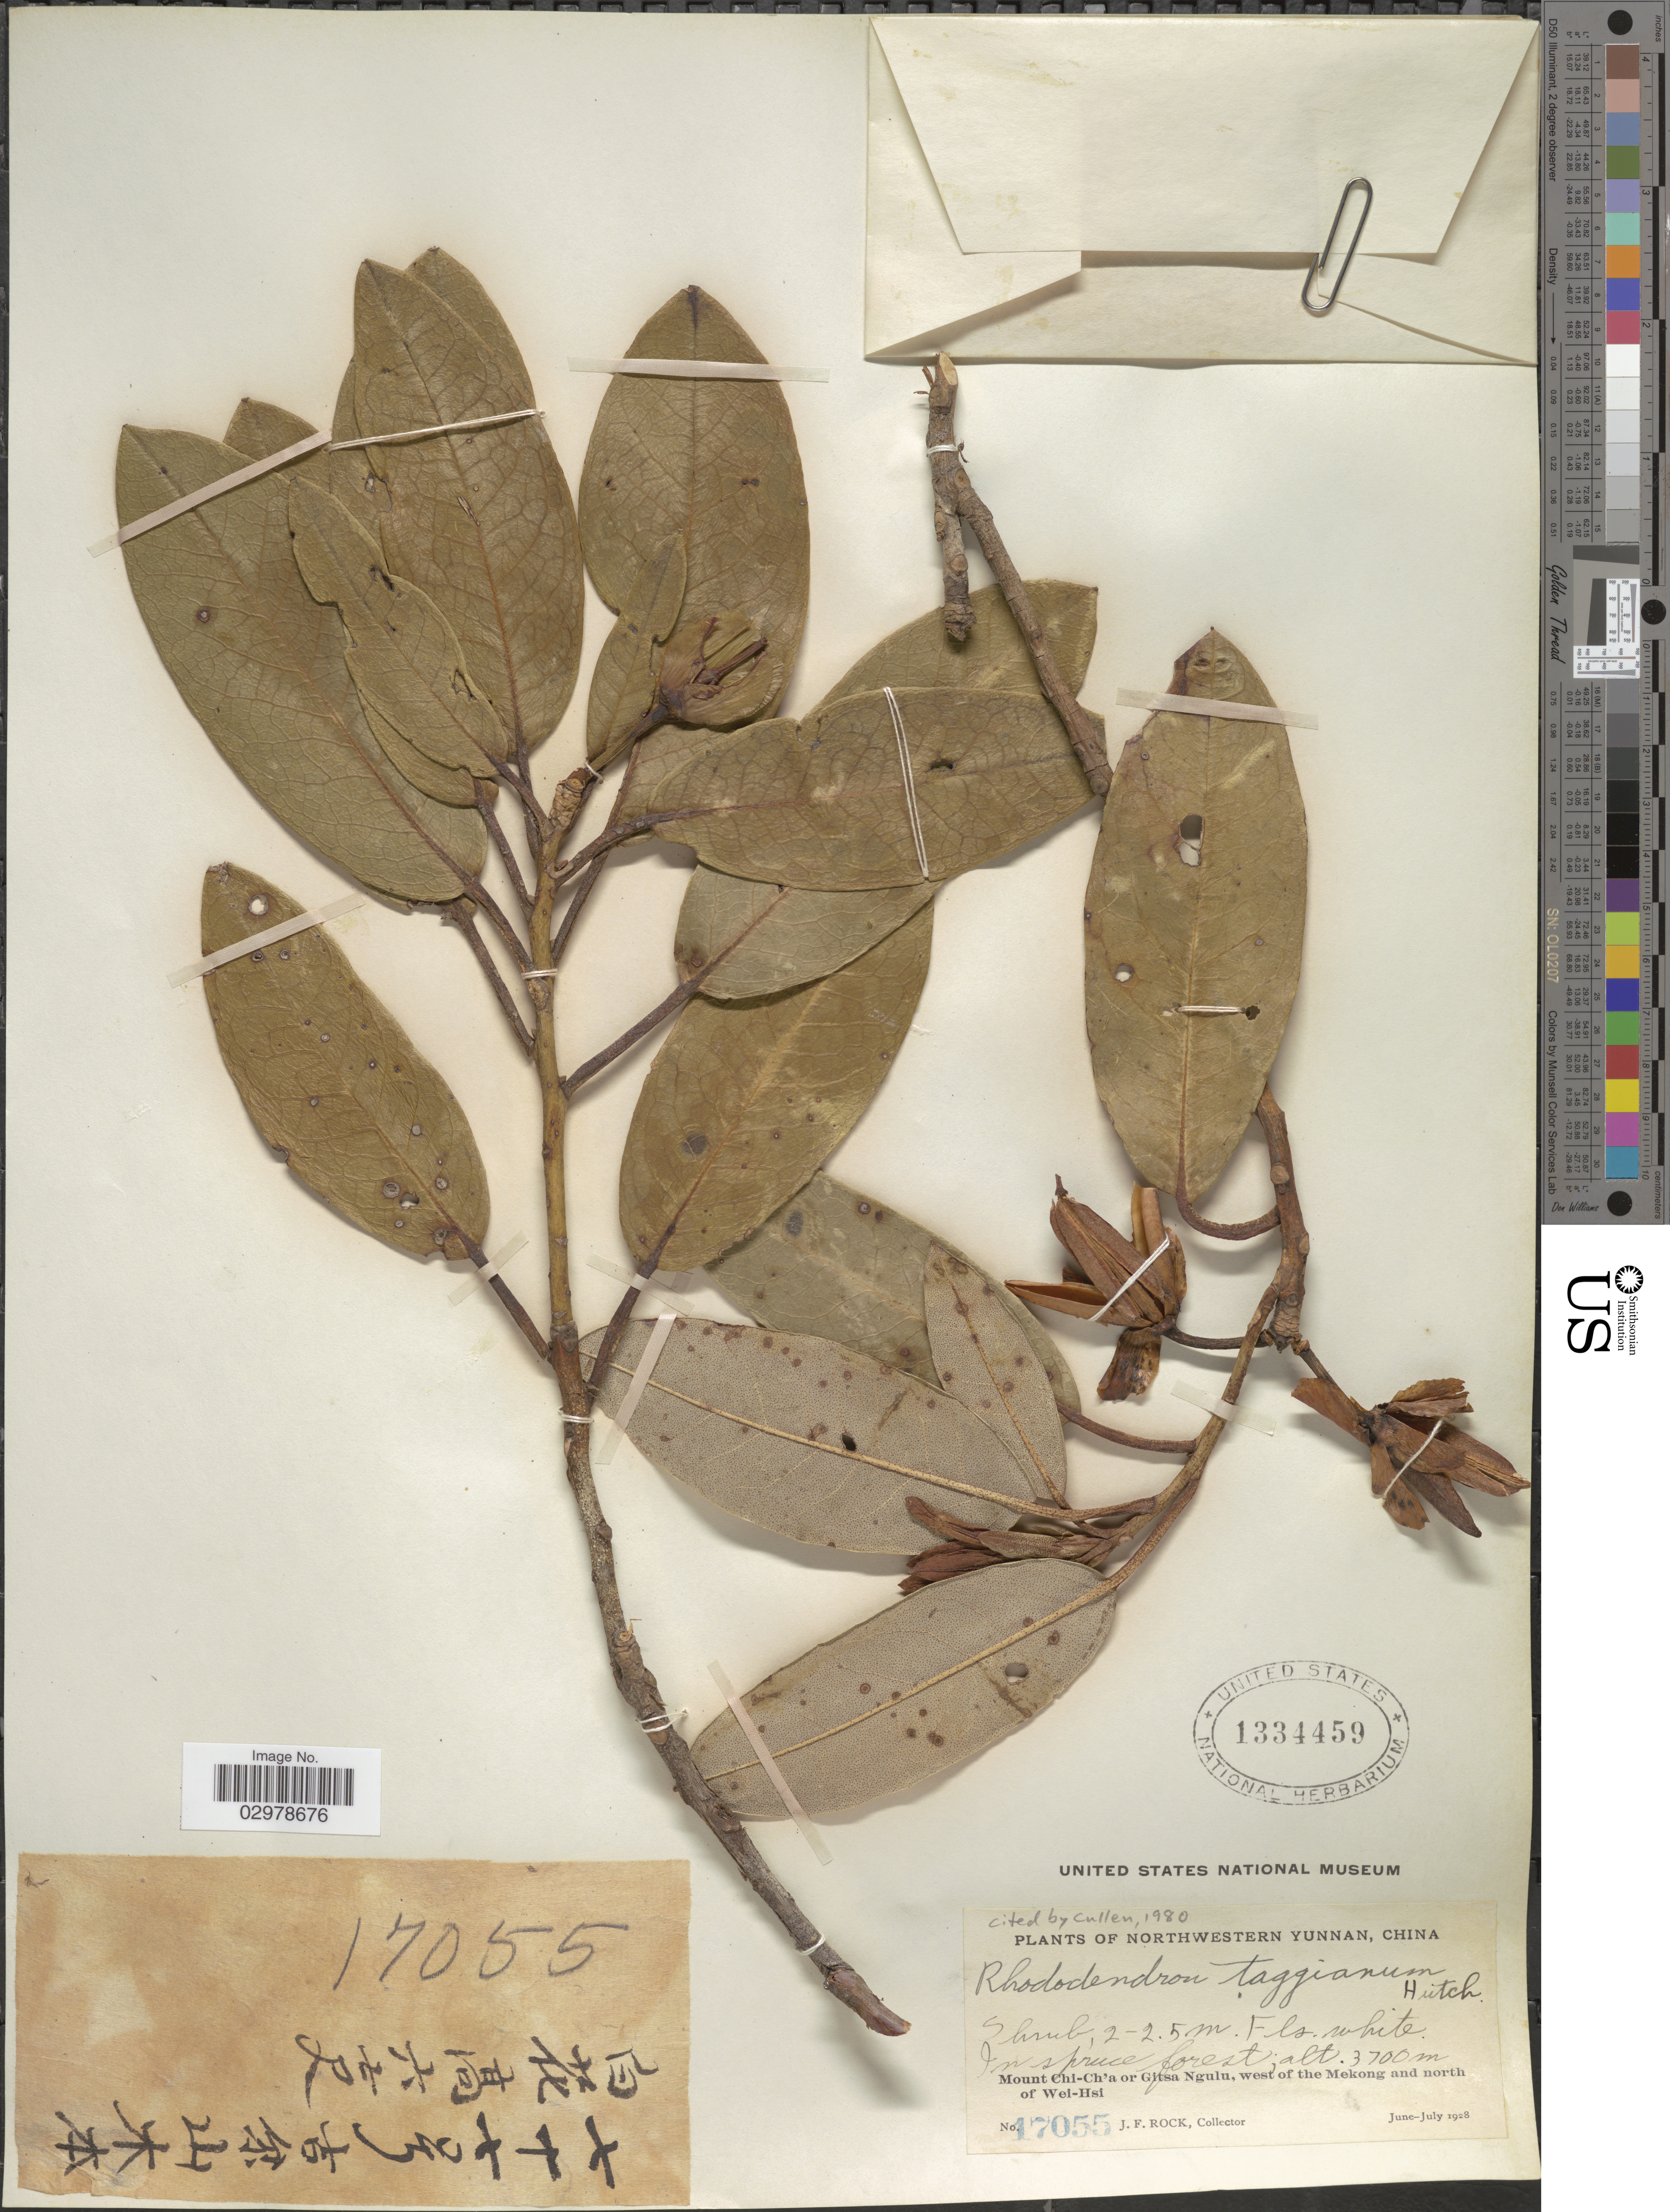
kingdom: Plantae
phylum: Tracheophyta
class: Magnoliopsida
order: Ericales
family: Ericaceae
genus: Rhododendron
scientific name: Rhododendron taggianum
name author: Hutch.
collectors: J. Rock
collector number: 17055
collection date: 1928-06/1928-07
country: China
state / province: Yunnan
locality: Northwestern Yunnan. Mount Chi-Ch'a or Gitsa Ngulu, west of the Mekong and north of Wei-Hsi.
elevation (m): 3700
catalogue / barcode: US 1334459